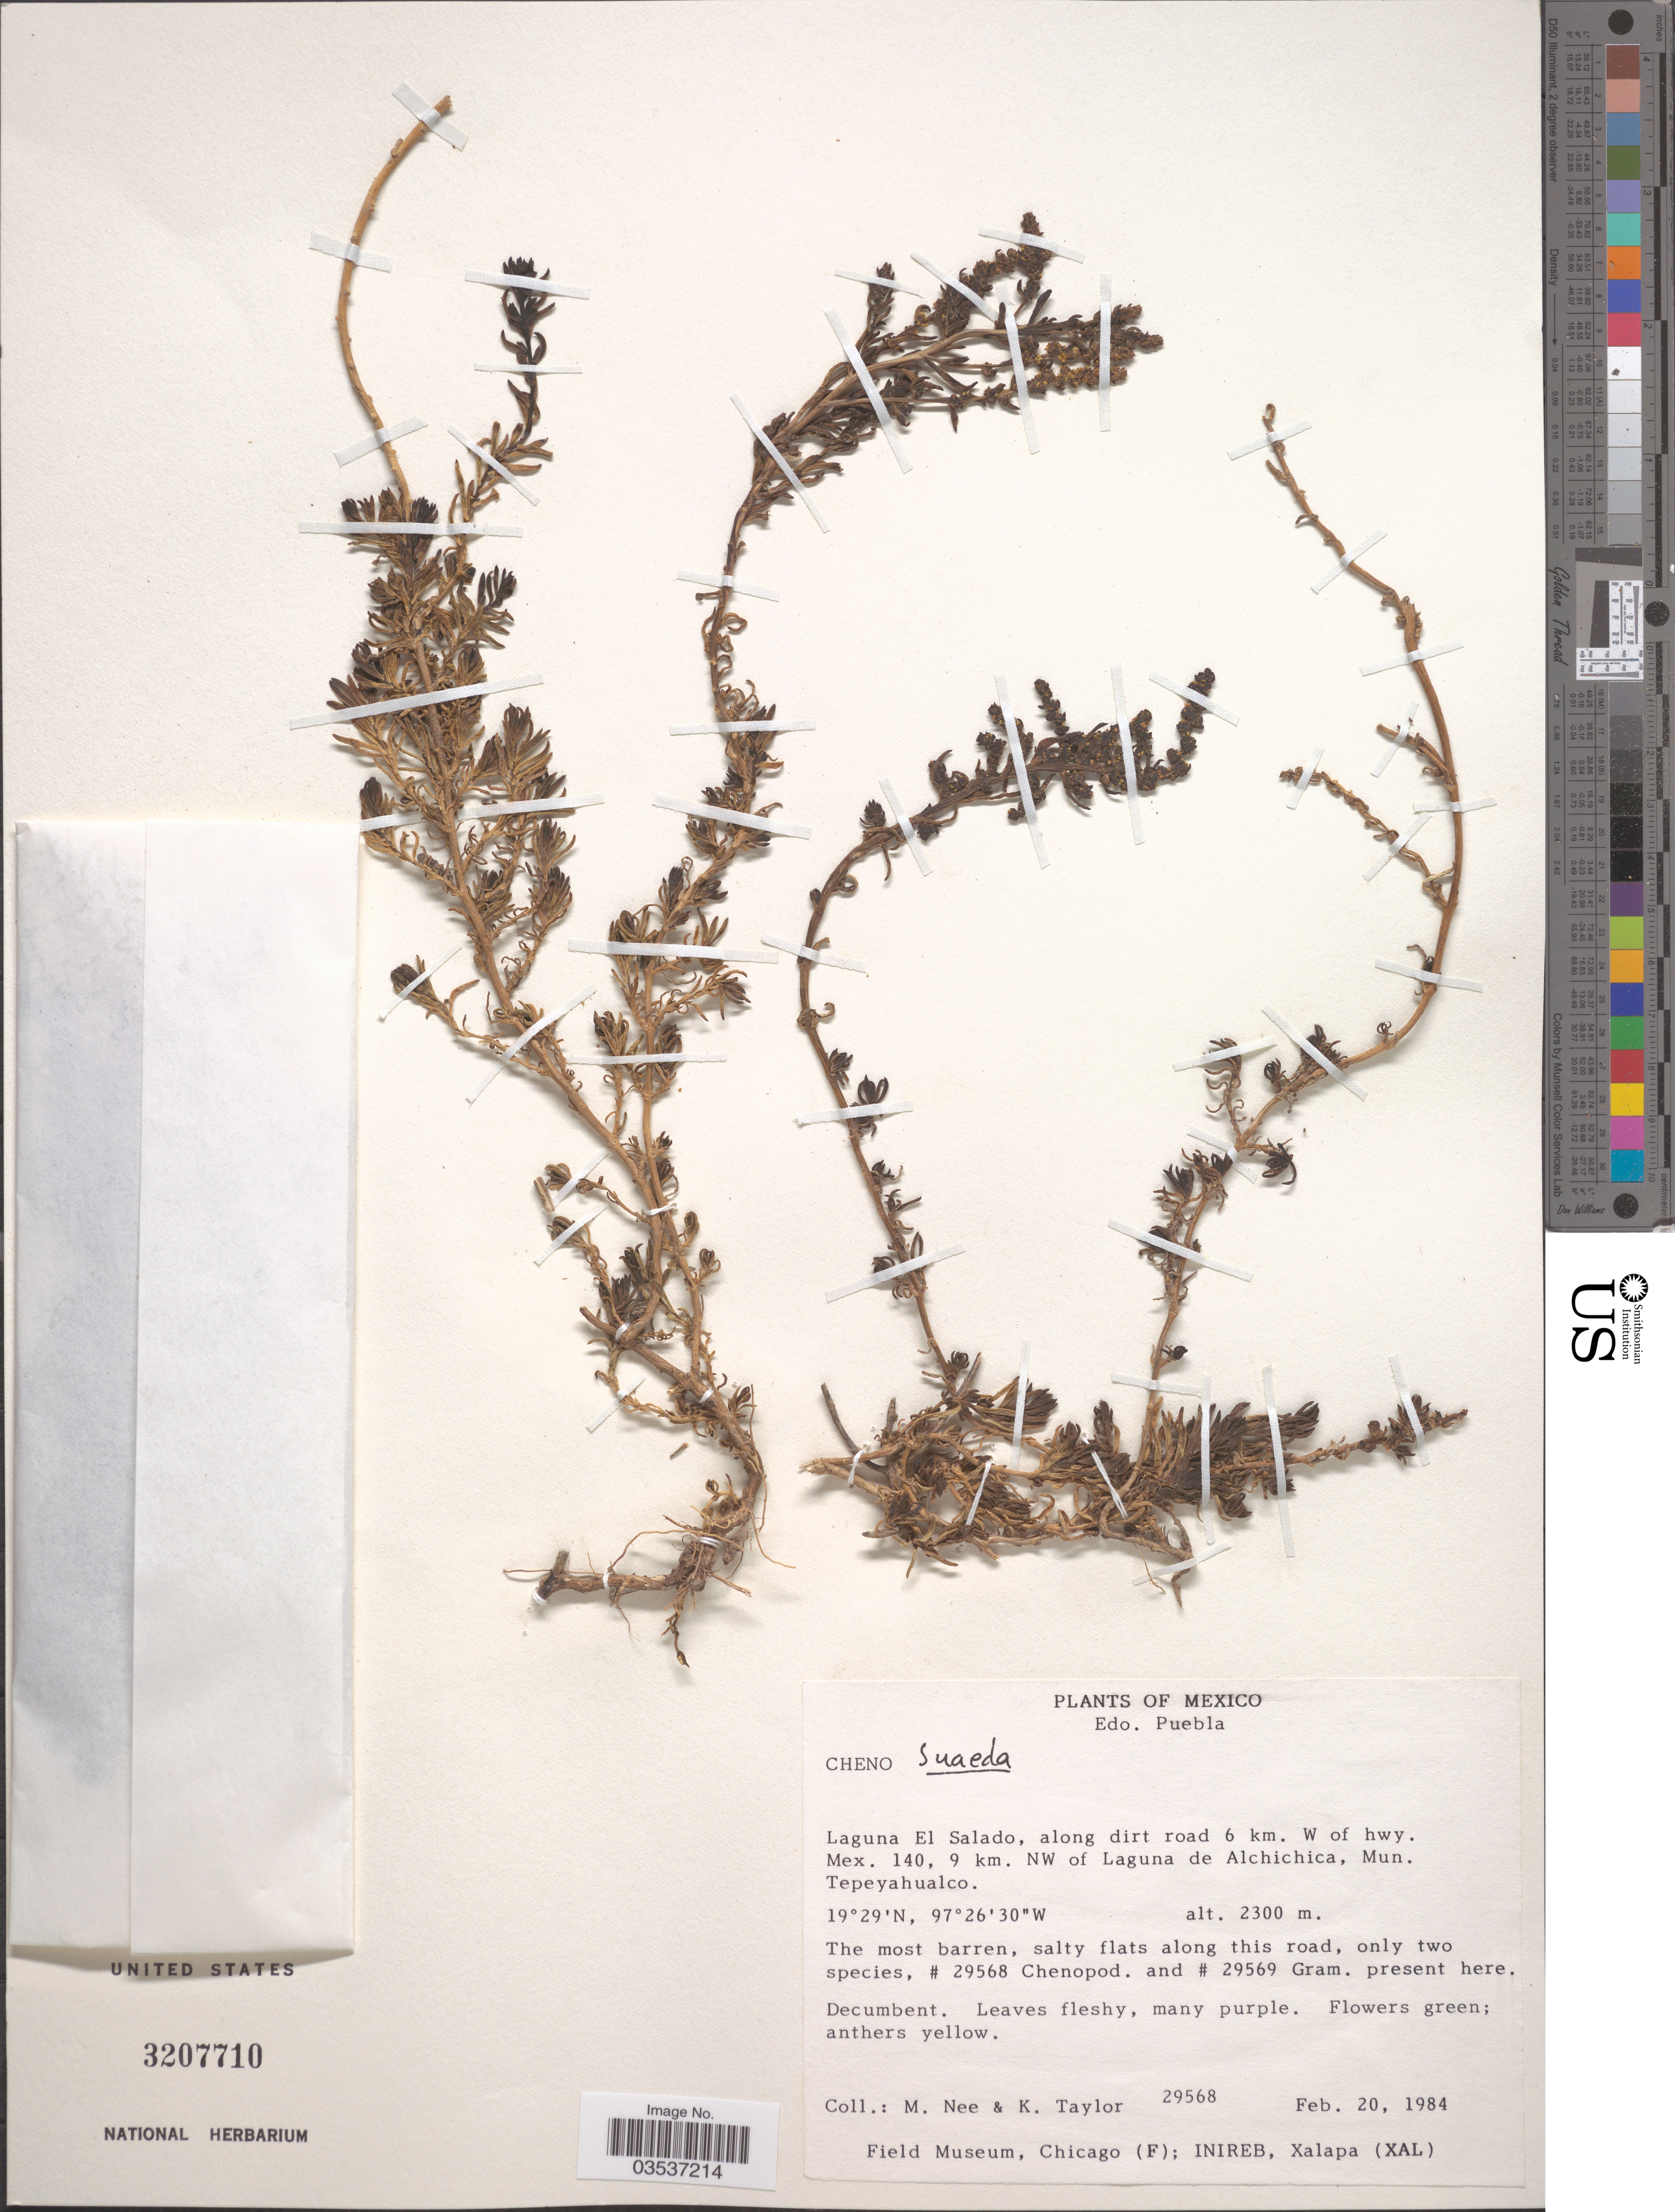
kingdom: Plantae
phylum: Tracheophyta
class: Magnoliopsida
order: Caryophyllales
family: Amaranthaceae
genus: Suaeda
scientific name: Suaeda sp.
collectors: M. Nee & K. Taylor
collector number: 29568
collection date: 1984-02-20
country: Mexico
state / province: Puebla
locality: Laguna El Salado, along dirt road 6 km. W of hwy. Mex. 140, 9 km. NW of Laguna de Alchichica, Mun. Tepeyahualco.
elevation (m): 2300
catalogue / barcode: US 3207710